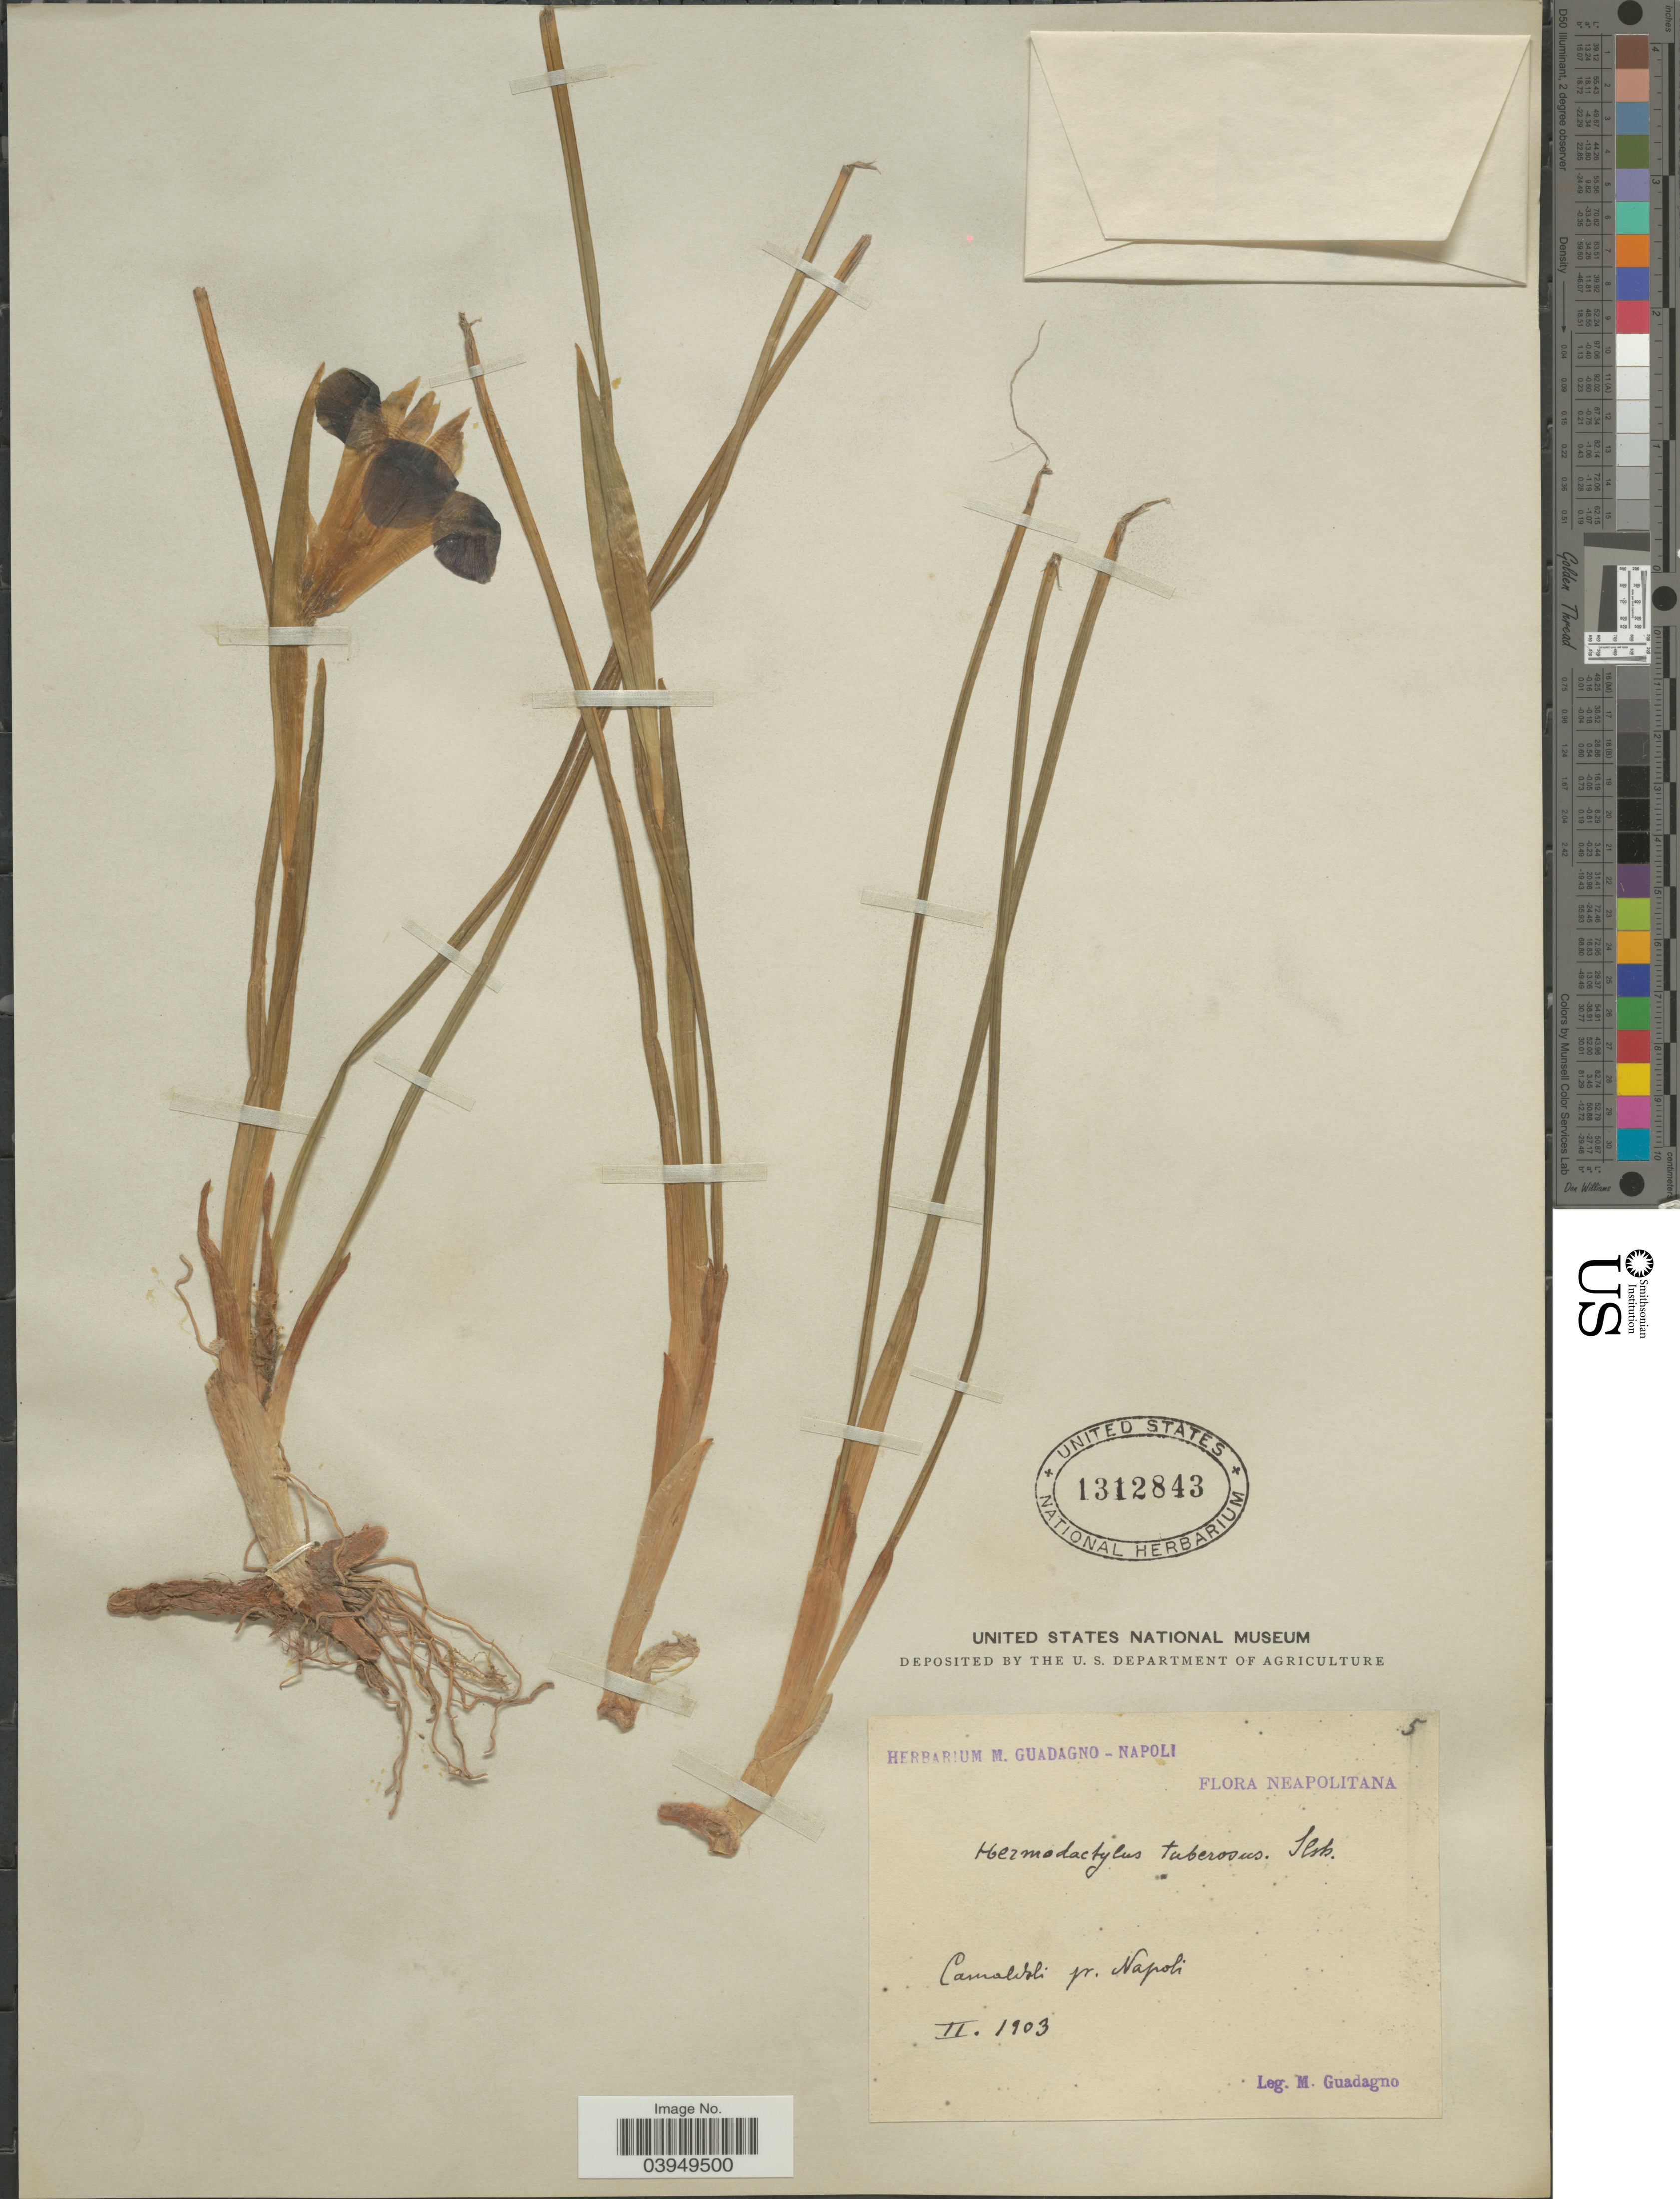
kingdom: Plantae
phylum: Tracheophyta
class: Liliopsida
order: Asparagales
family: Iridaceae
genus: Iris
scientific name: Iris tuberosa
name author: L.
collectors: M. Guadagno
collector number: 5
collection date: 1903-02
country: Italy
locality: Neapolitana. Camaldoli pr. Napoli.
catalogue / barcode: US 1312843